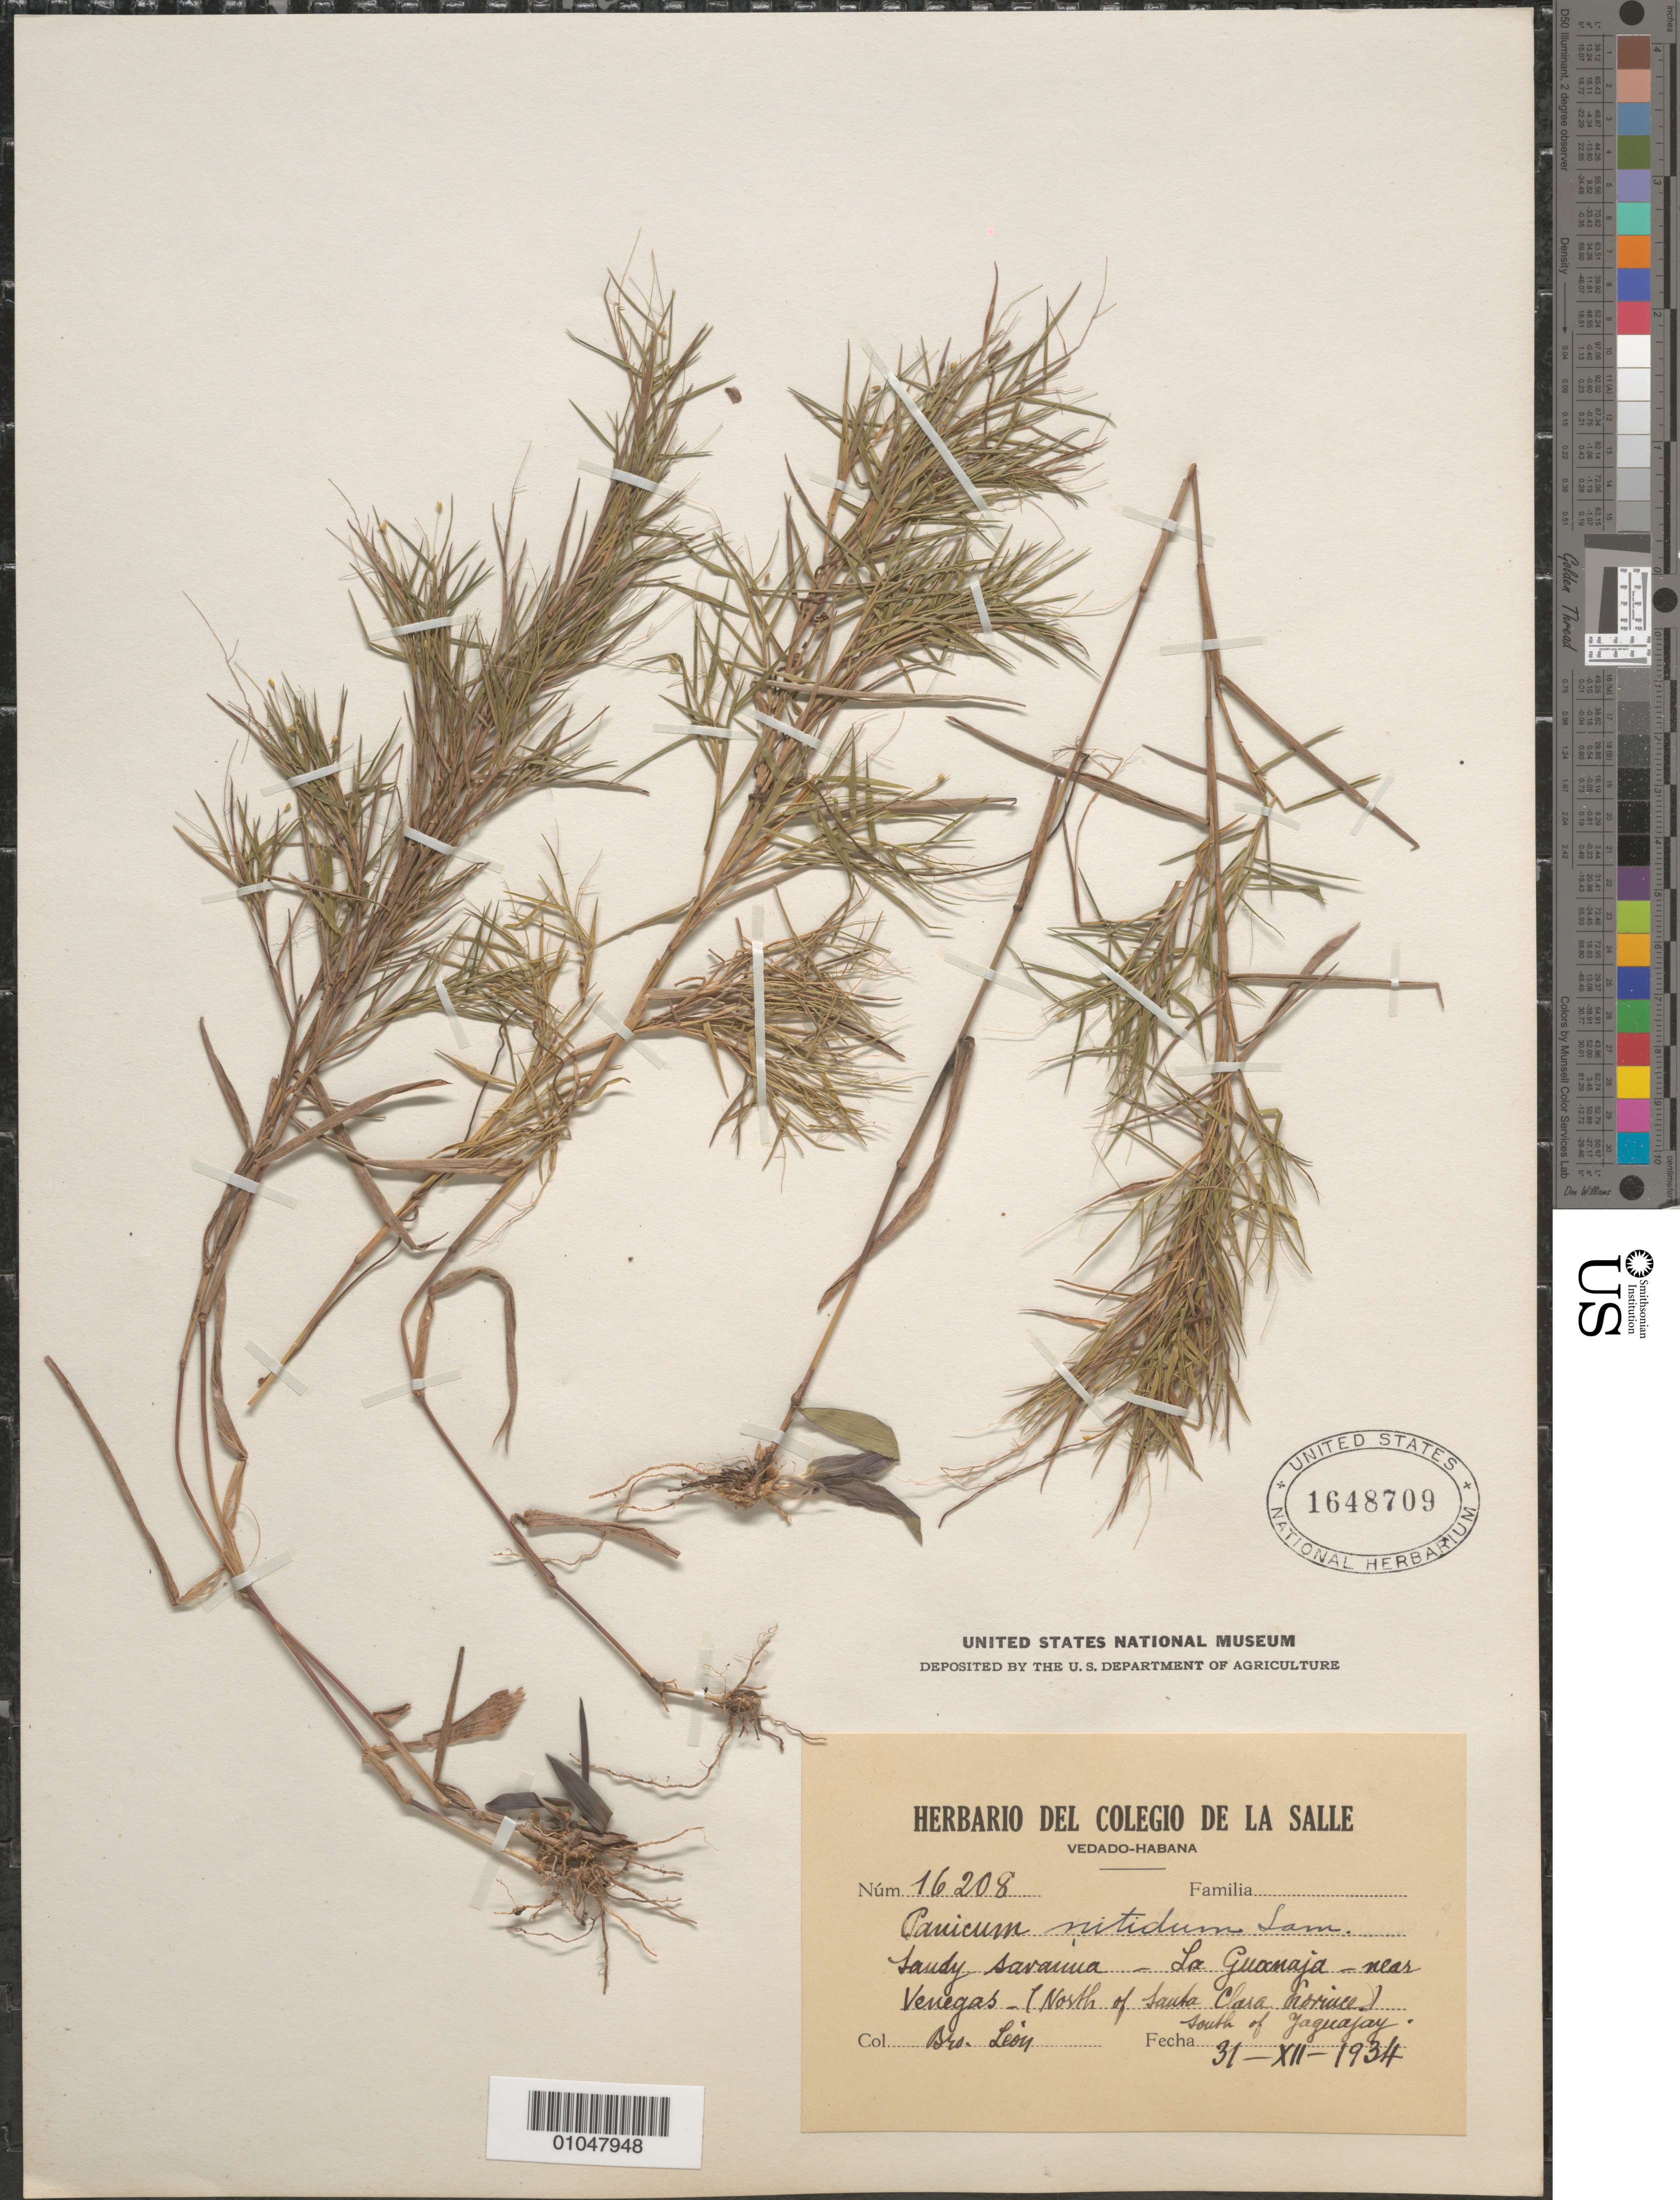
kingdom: Plantae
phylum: Tracheophyta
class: Liliopsida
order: Poales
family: Poaceae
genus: Panicum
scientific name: Panicum nitidum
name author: Lam.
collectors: Bro. León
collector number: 16208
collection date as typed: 31 Jul 1934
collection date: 1934-07-31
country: Cuba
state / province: La Habana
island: Cuba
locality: Sandy savanna - La Guanaja [La Habana prov ], near Venegas (N of Santa Clara prov [Villa Clara prov]), S of Jaguajay [not identifiable]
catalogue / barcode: US 1648709